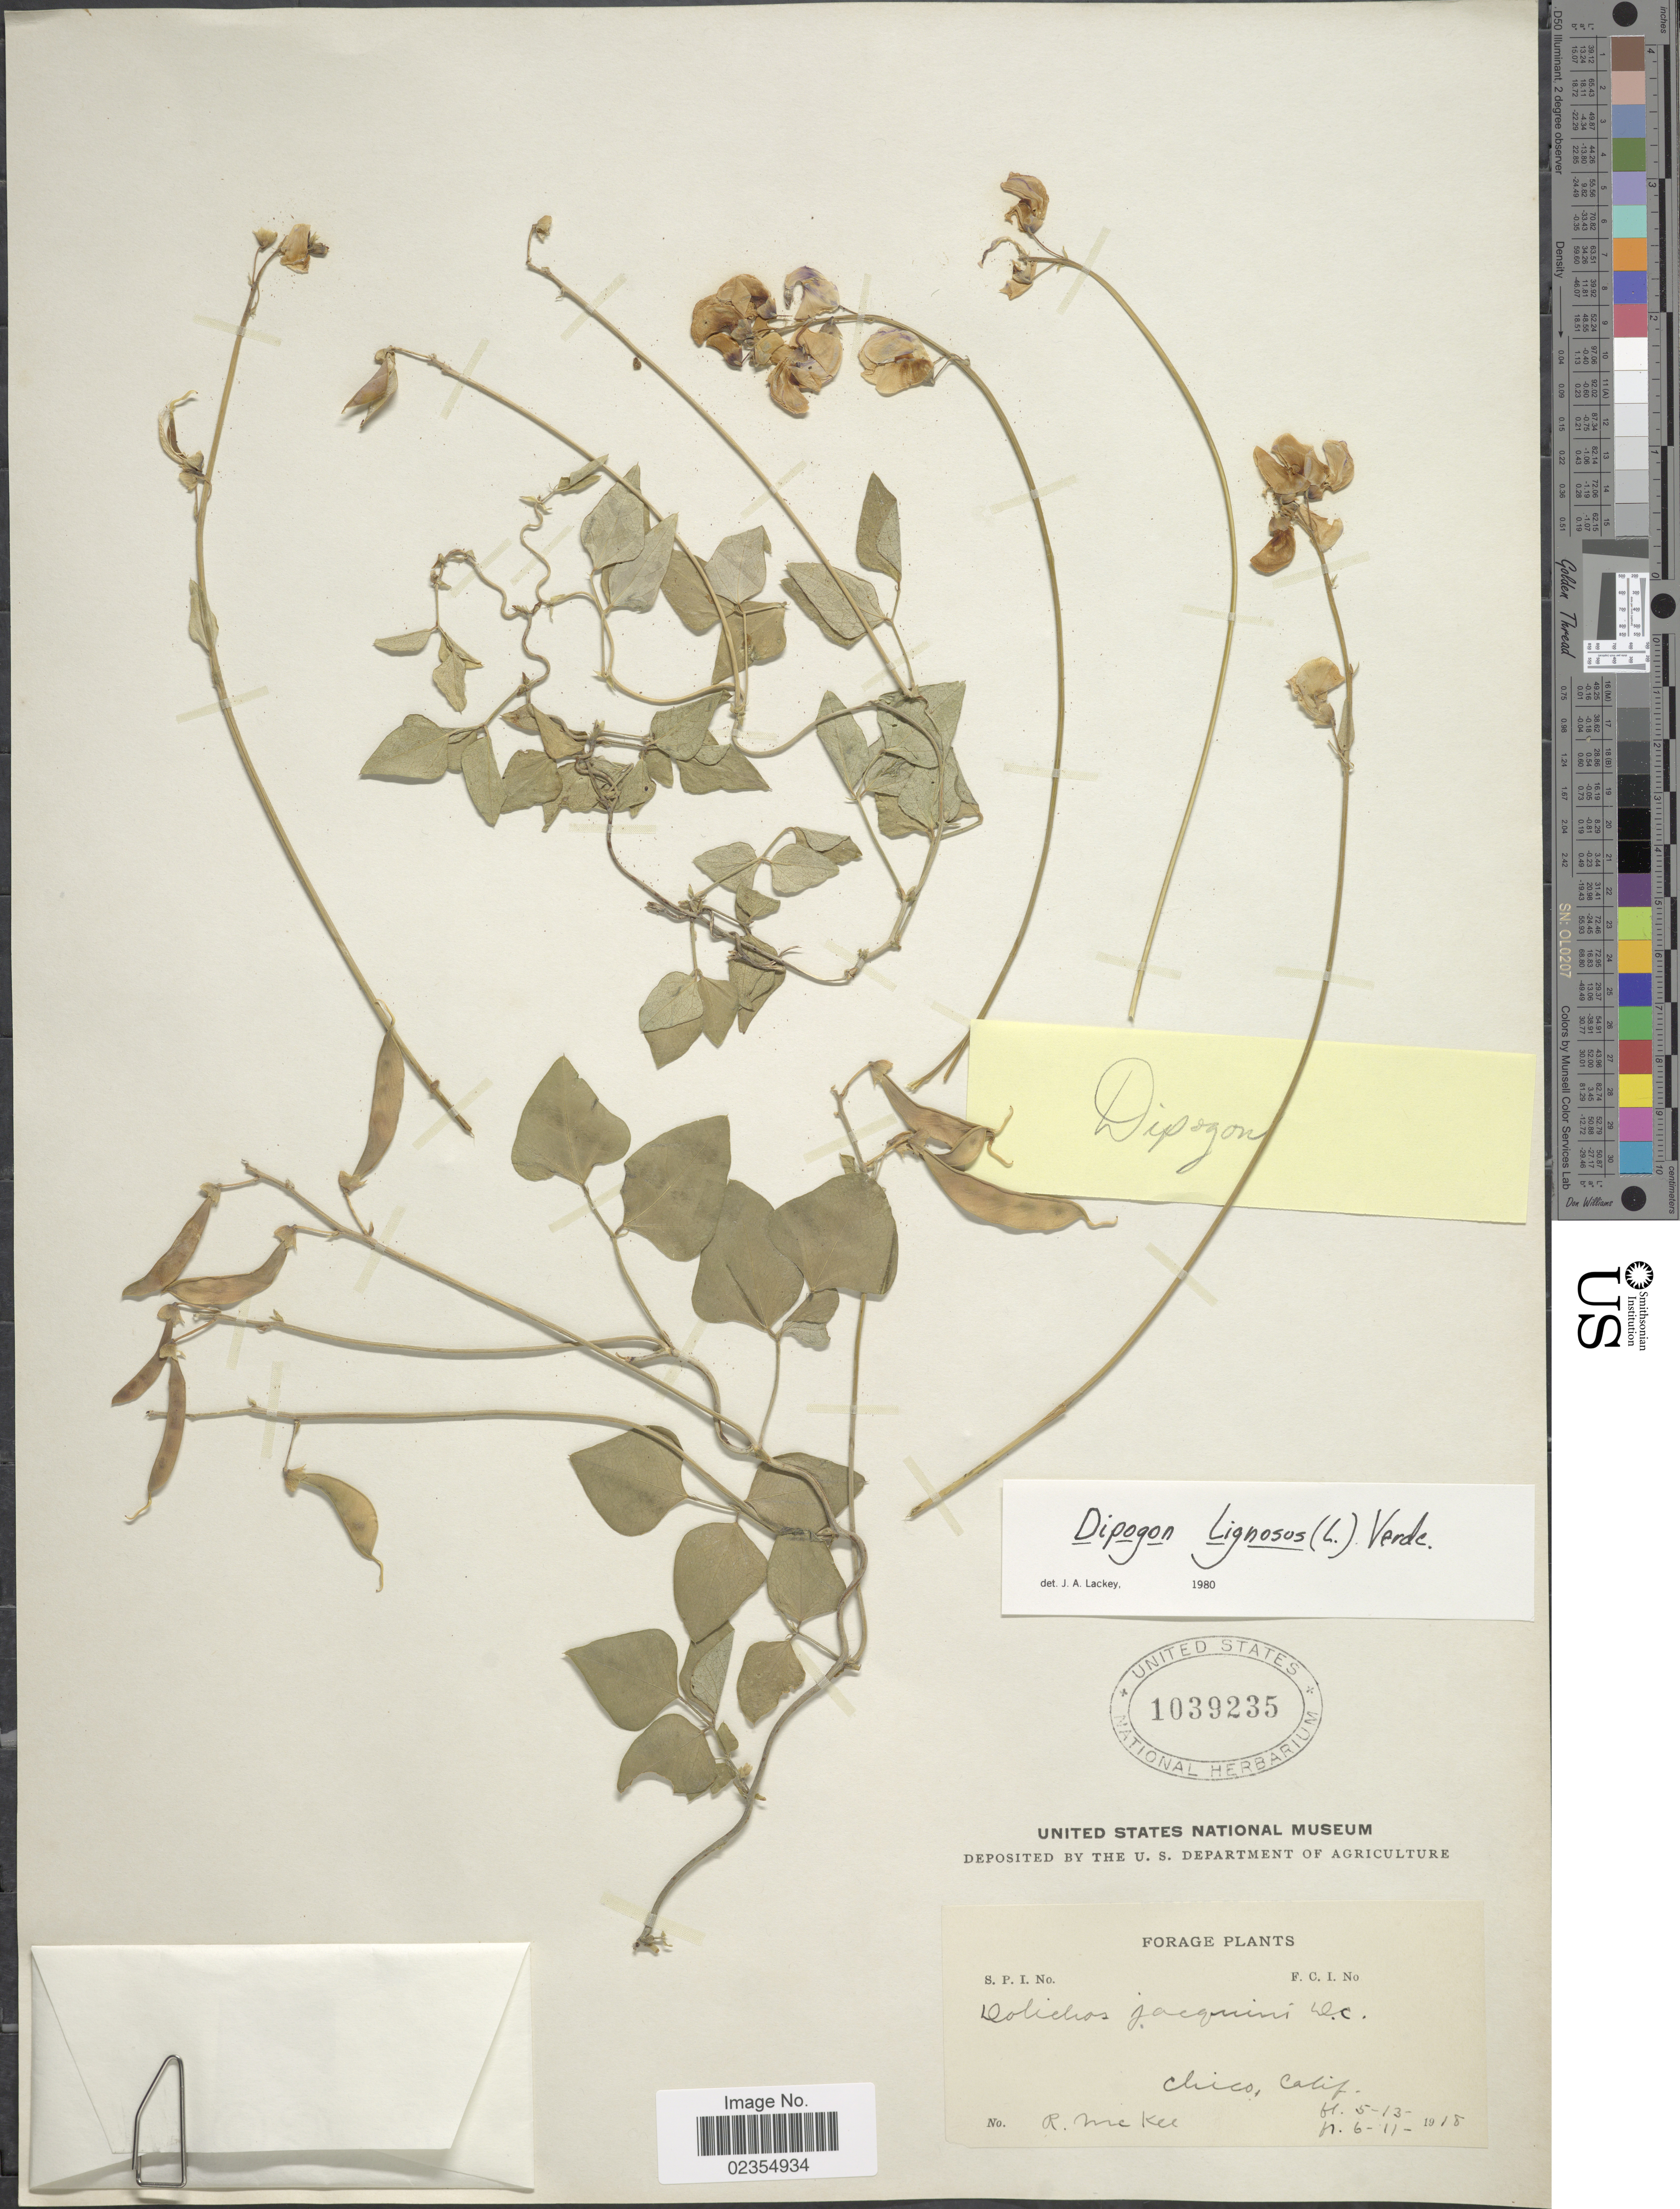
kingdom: Plantae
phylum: Tracheophyta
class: Magnoliopsida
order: Fabales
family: Fabaceae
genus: Dipogon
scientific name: Dipogon lignosus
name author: (L.) Verdc.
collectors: R. Mckee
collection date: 1915-05-13/1915-06-11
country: United States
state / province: California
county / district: Butte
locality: Forage, Chico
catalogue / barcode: US 1039235